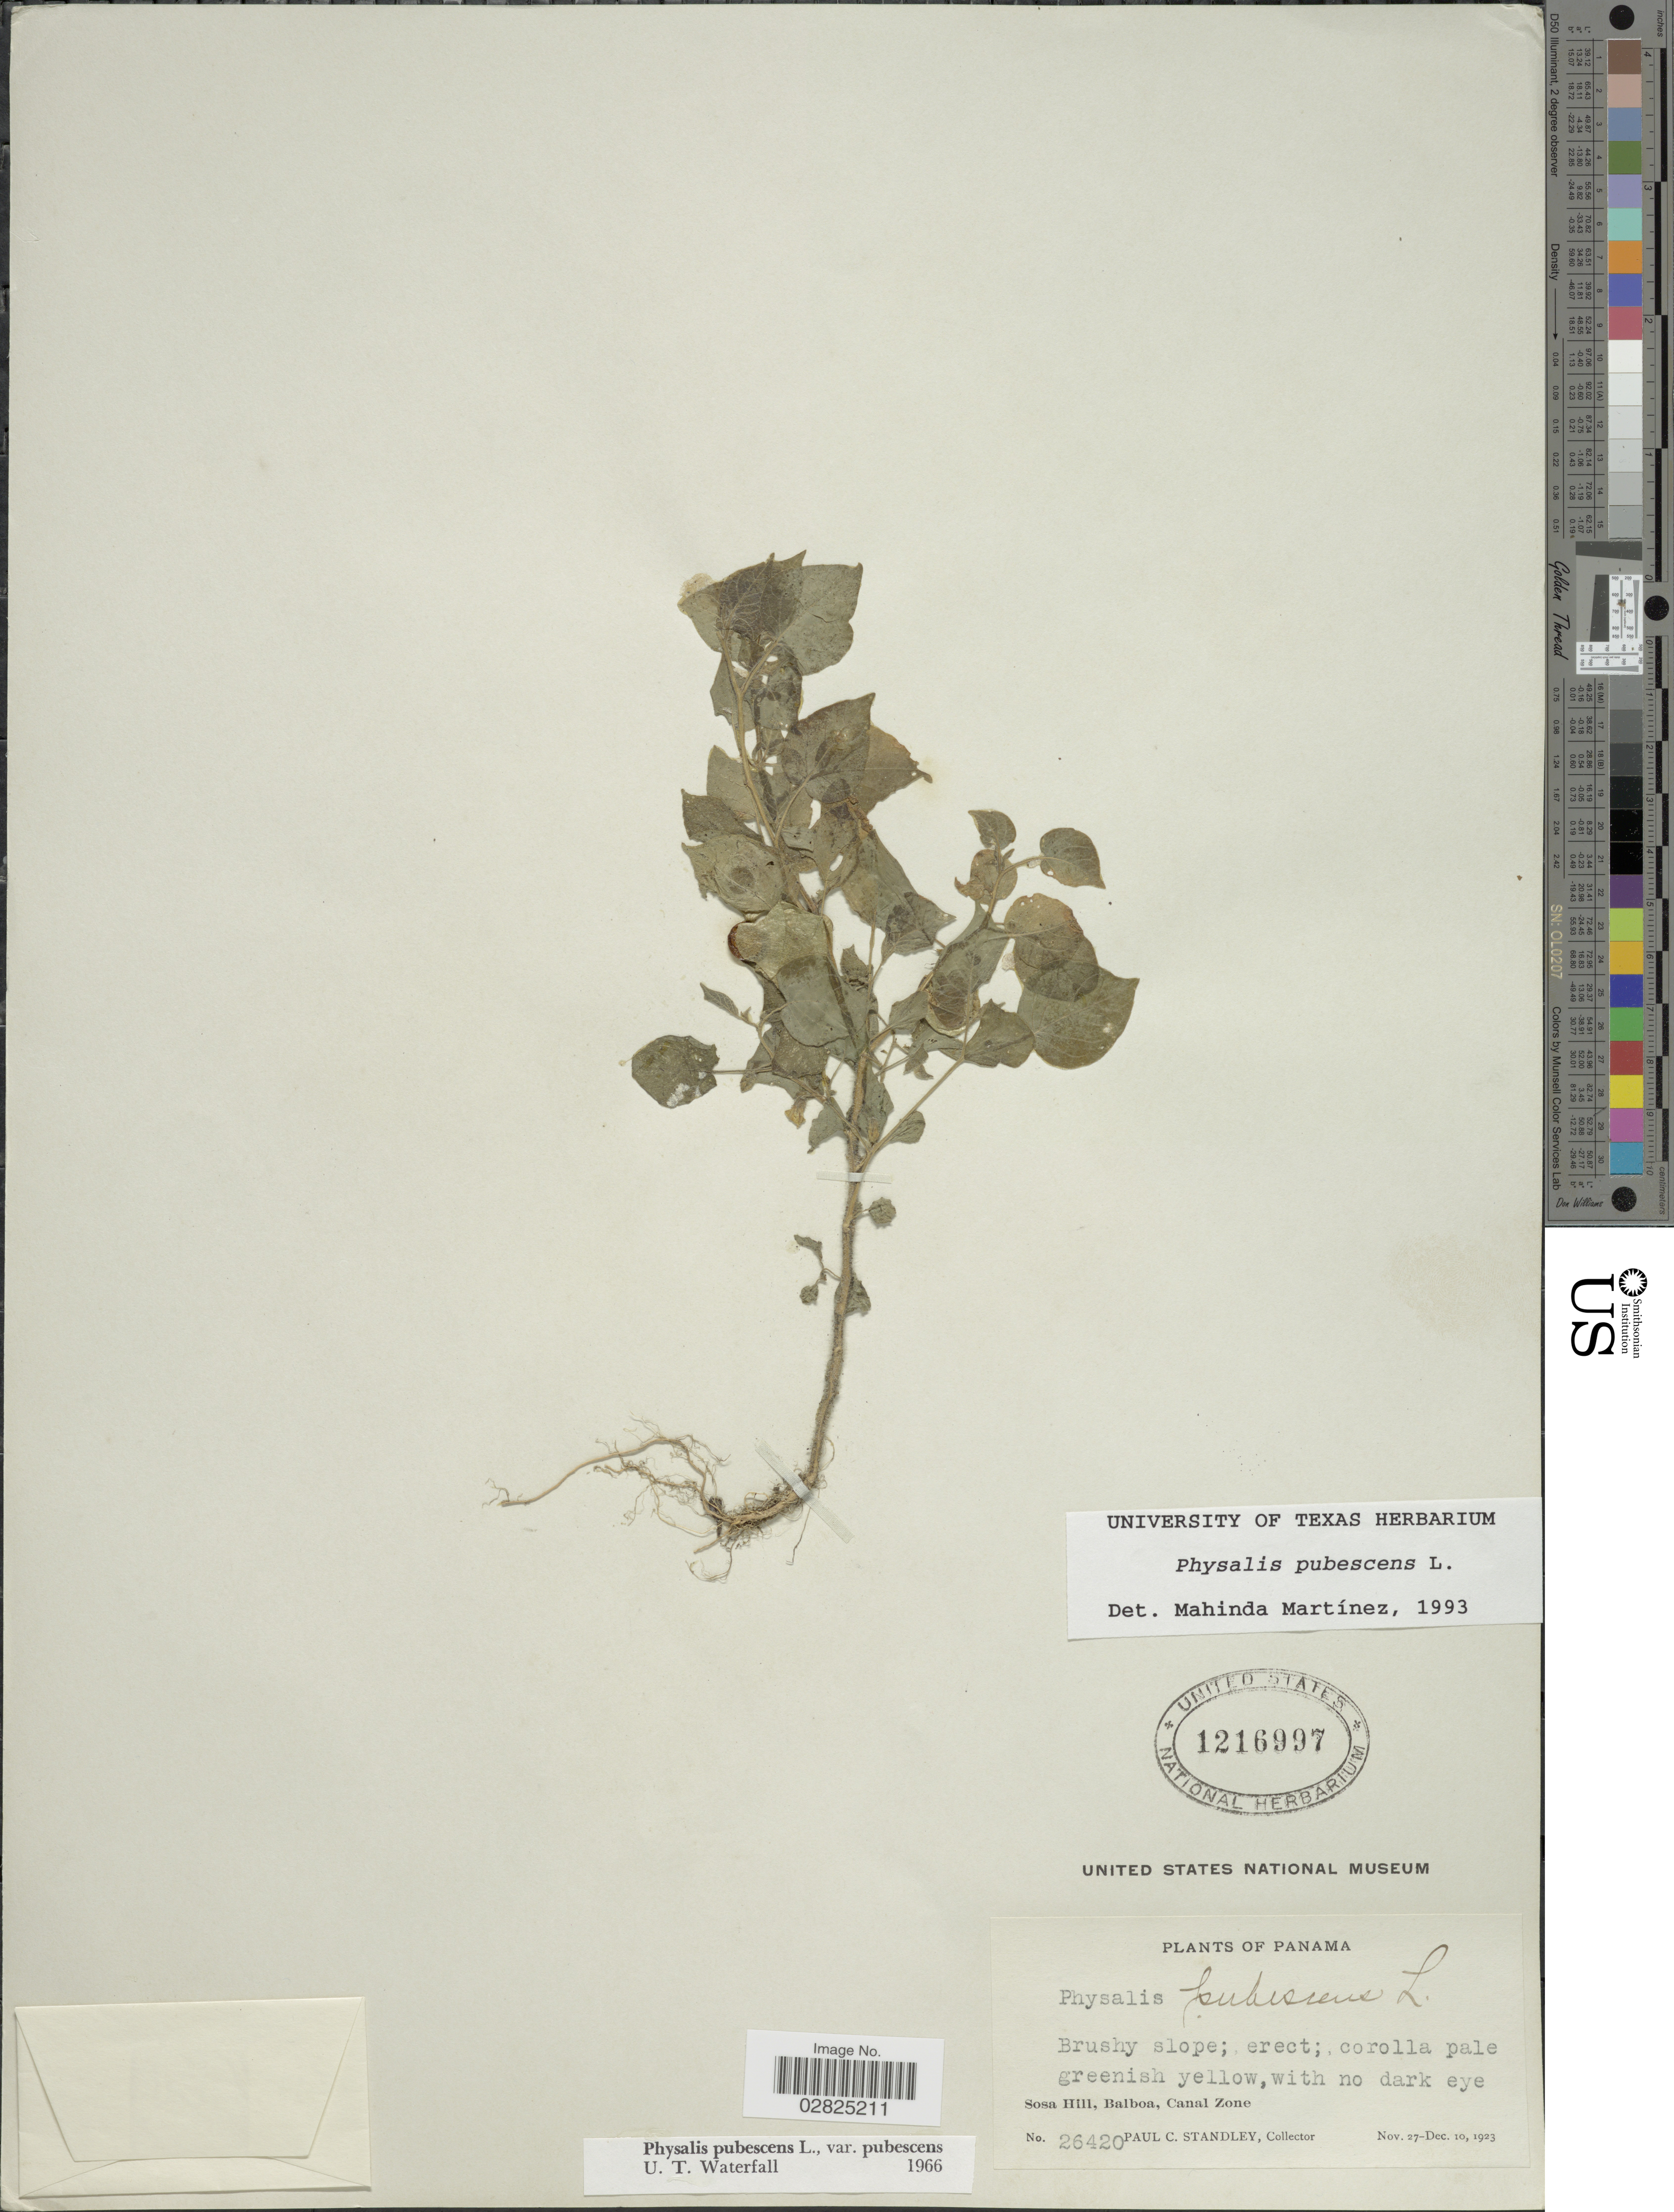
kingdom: Plantae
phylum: Tracheophyta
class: Magnoliopsida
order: Solanales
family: Solanaceae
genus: Physalis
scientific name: Physalis pubescens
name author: L.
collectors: P. C. Standley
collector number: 26420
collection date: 1923-11-27/1923-12-10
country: Panama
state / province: Colón / Panamá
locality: Sosa Hill, Balboa, Canal Zone.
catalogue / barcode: US 1216997